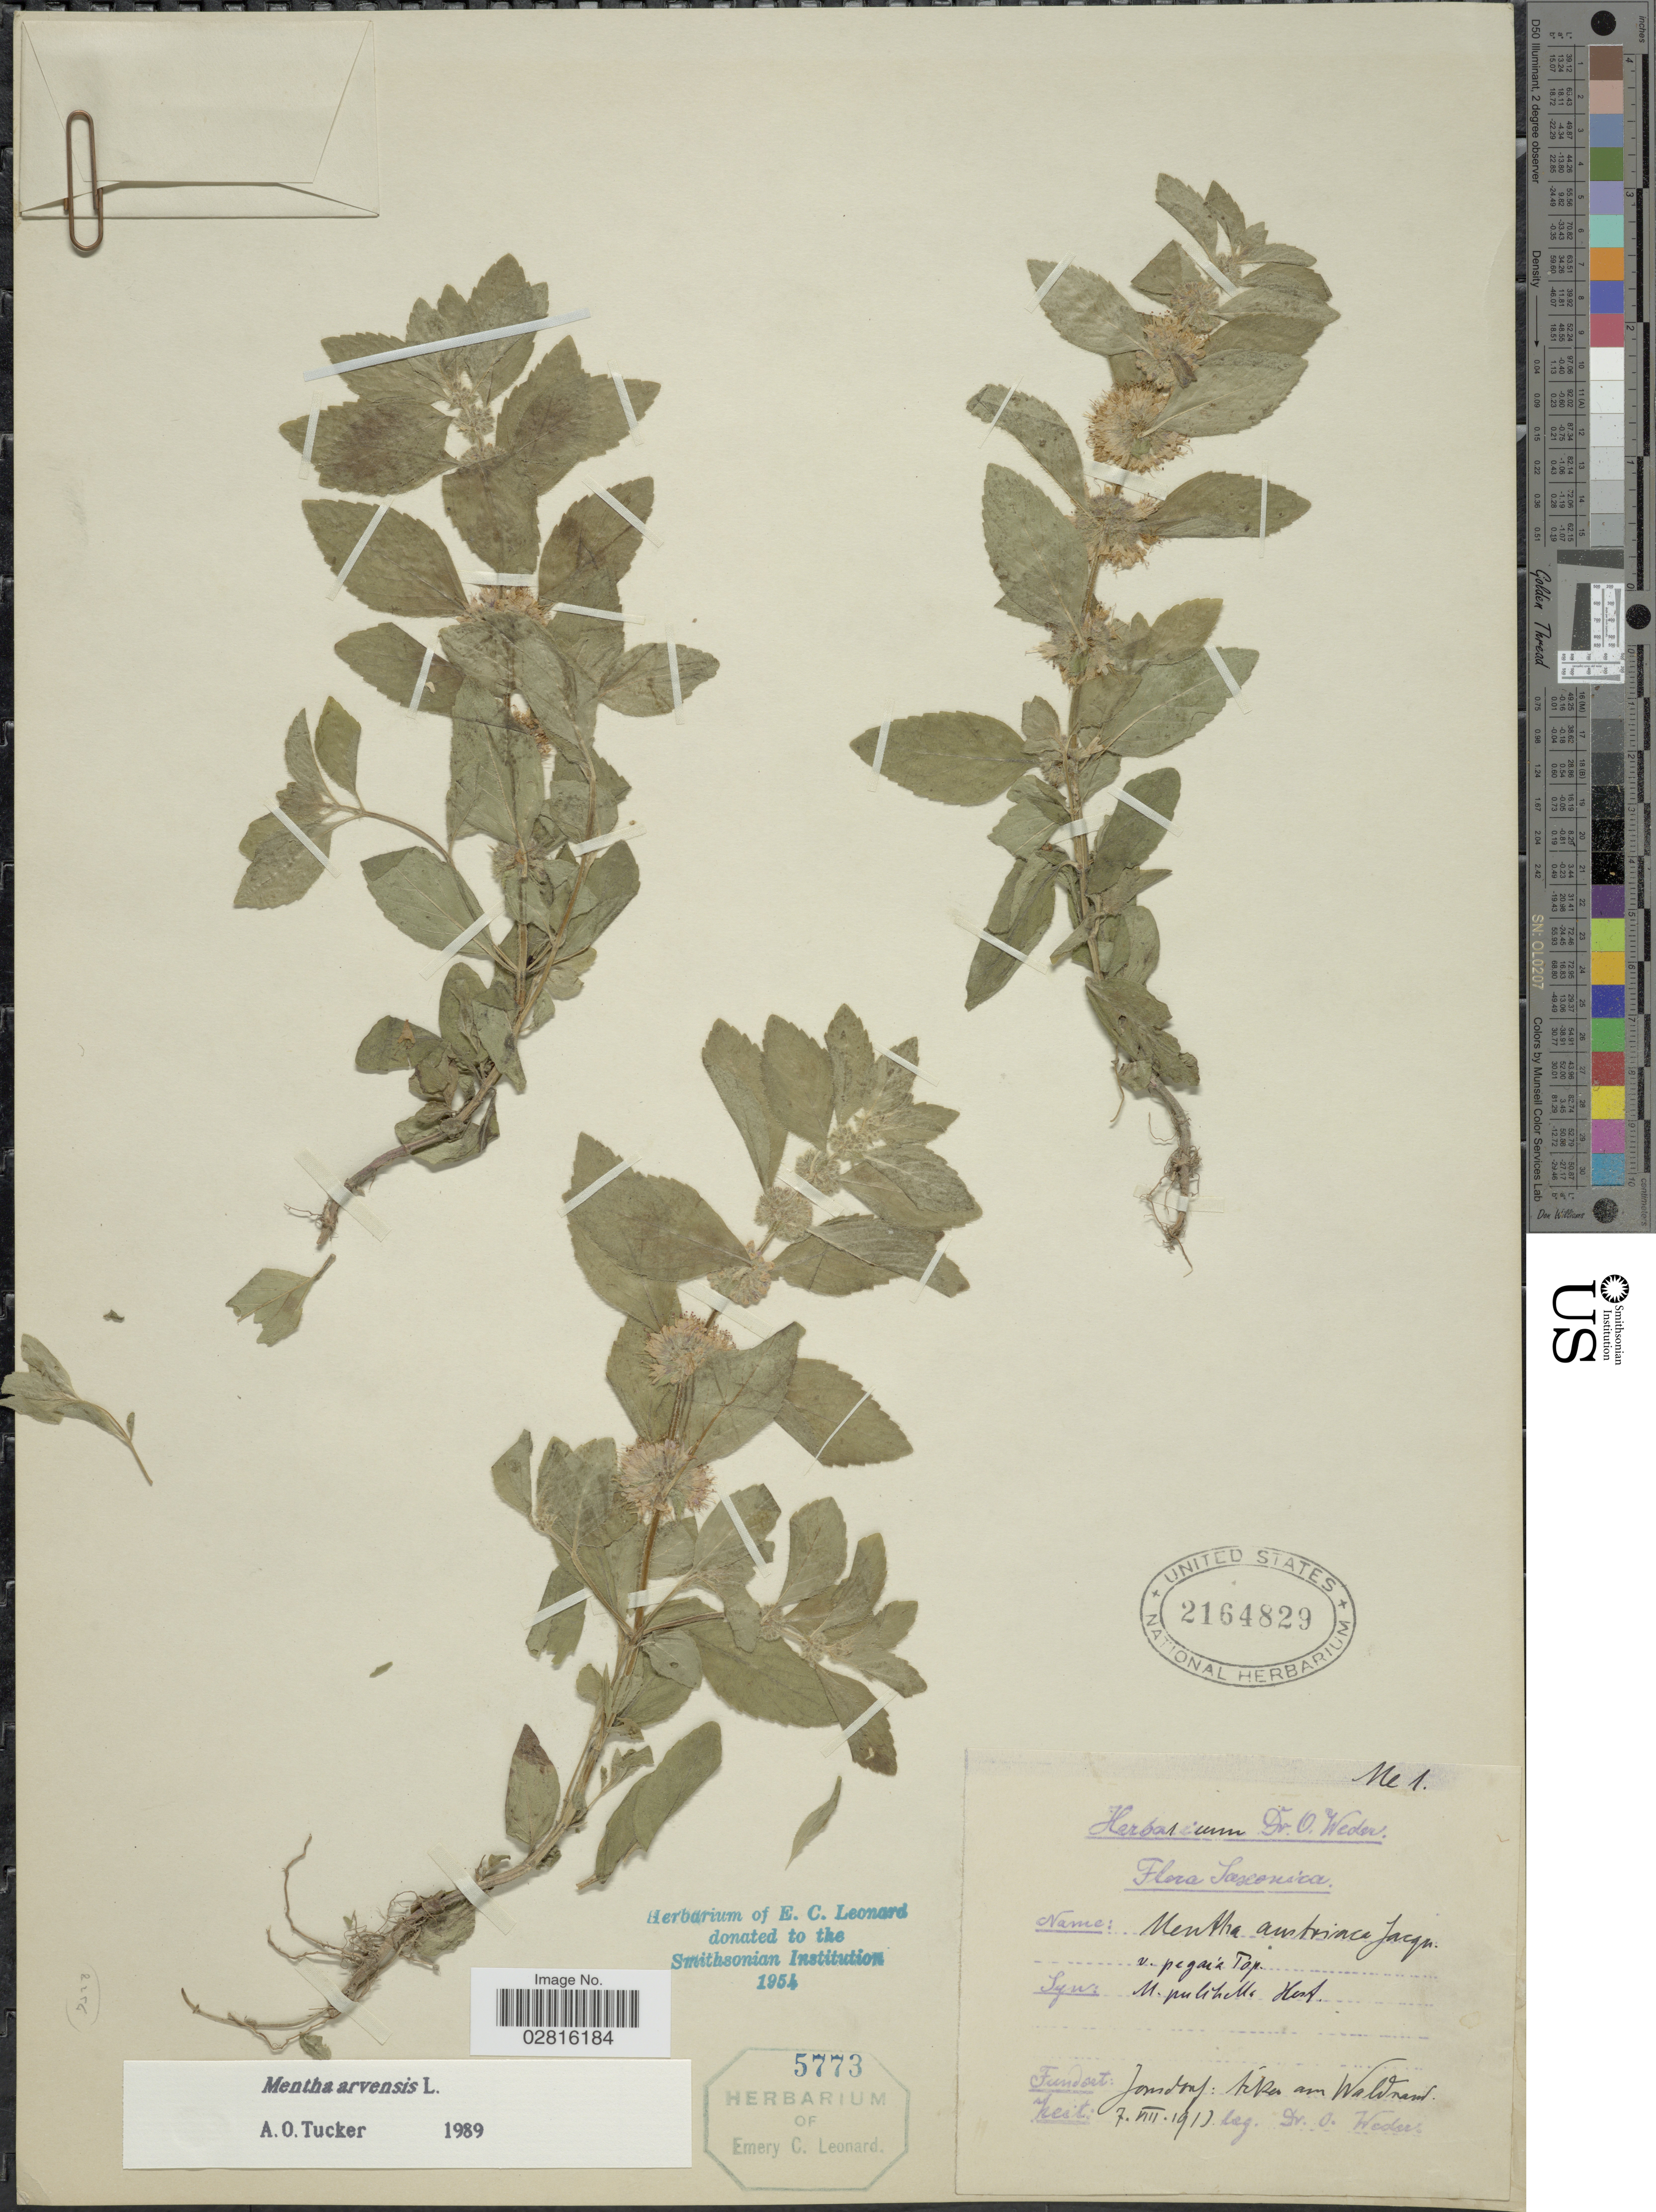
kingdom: Plantae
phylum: Tracheophyta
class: Magnoliopsida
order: Lamiales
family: Lamiaceae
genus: Mentha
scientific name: Mentha arvensis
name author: L.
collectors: O. Weder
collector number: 1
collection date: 1913-08-07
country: Germany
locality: Saxonica. Jonsdorf: [illegible text] am Waldnem[interpreted].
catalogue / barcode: US 2164829